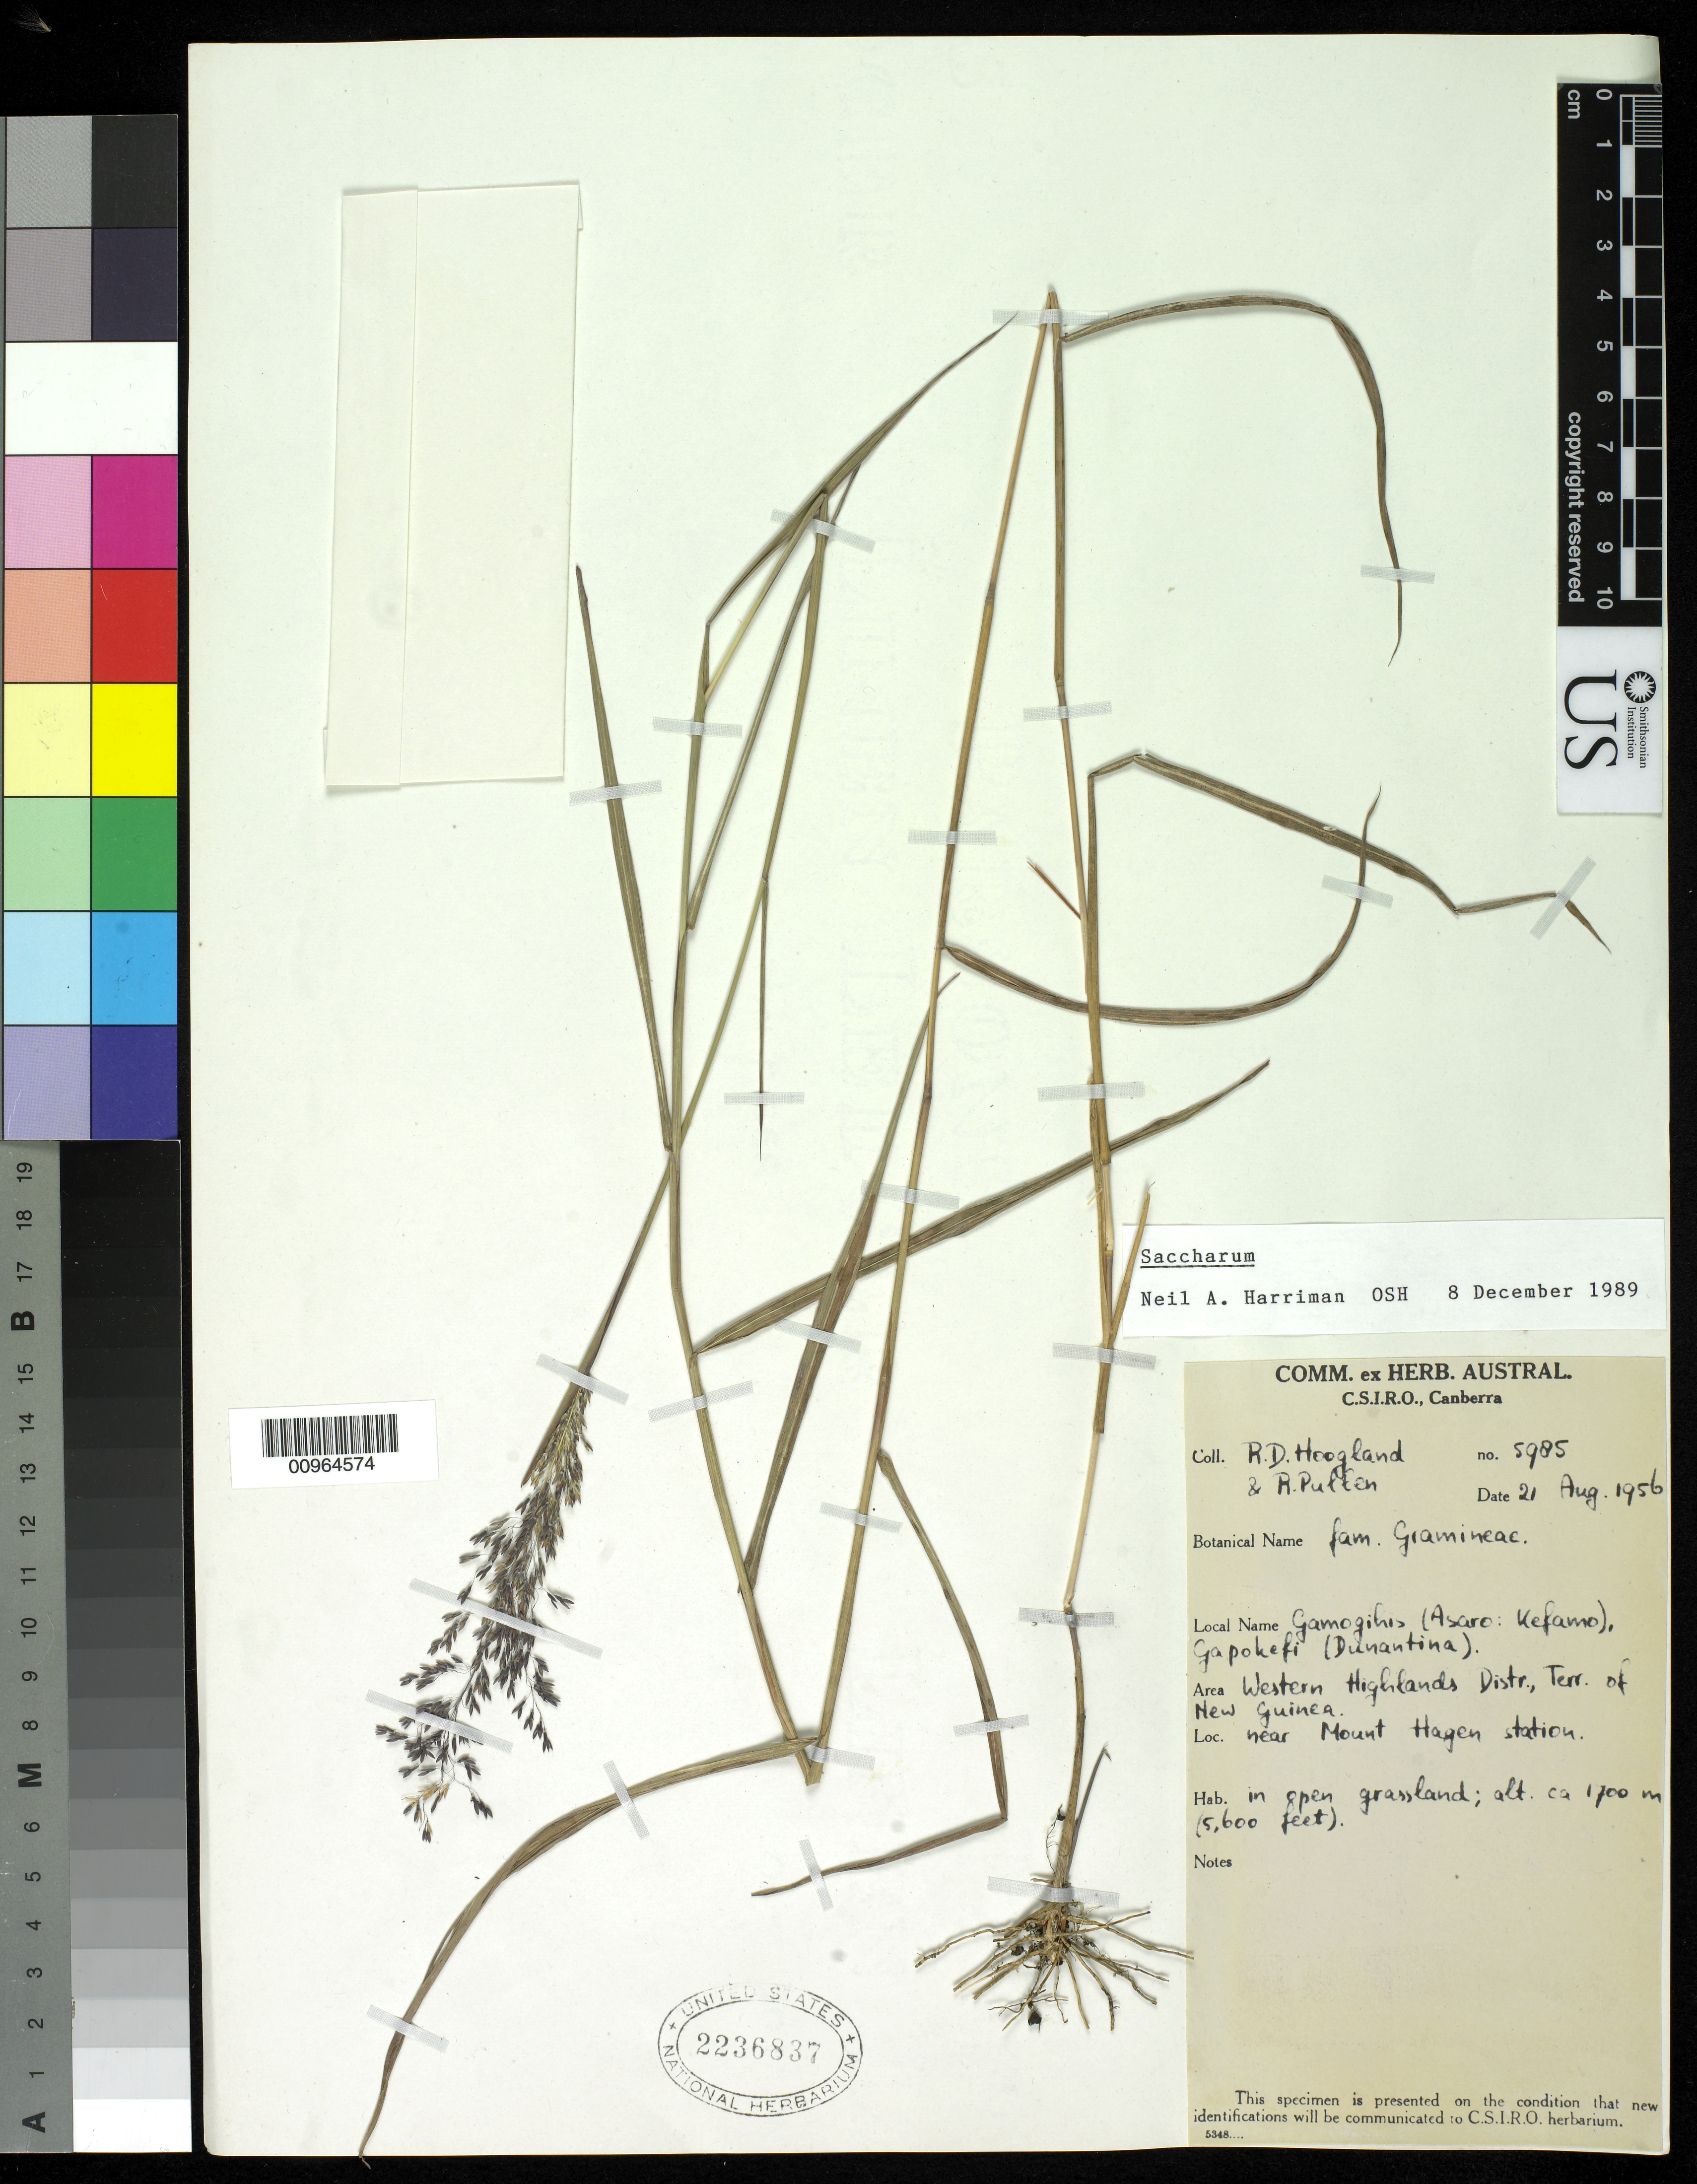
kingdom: Plantae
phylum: Tracheophyta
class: Liliopsida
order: Poales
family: Poaceae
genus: Saccharum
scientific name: Saccharum sp.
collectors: R. D. Hoogland & R. Pullen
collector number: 5985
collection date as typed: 22 Aug 1956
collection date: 1956-08-22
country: Papua New Guinea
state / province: Western Highlands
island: New Guinea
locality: Near Mount Hagen station.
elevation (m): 1700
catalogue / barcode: US 2236837